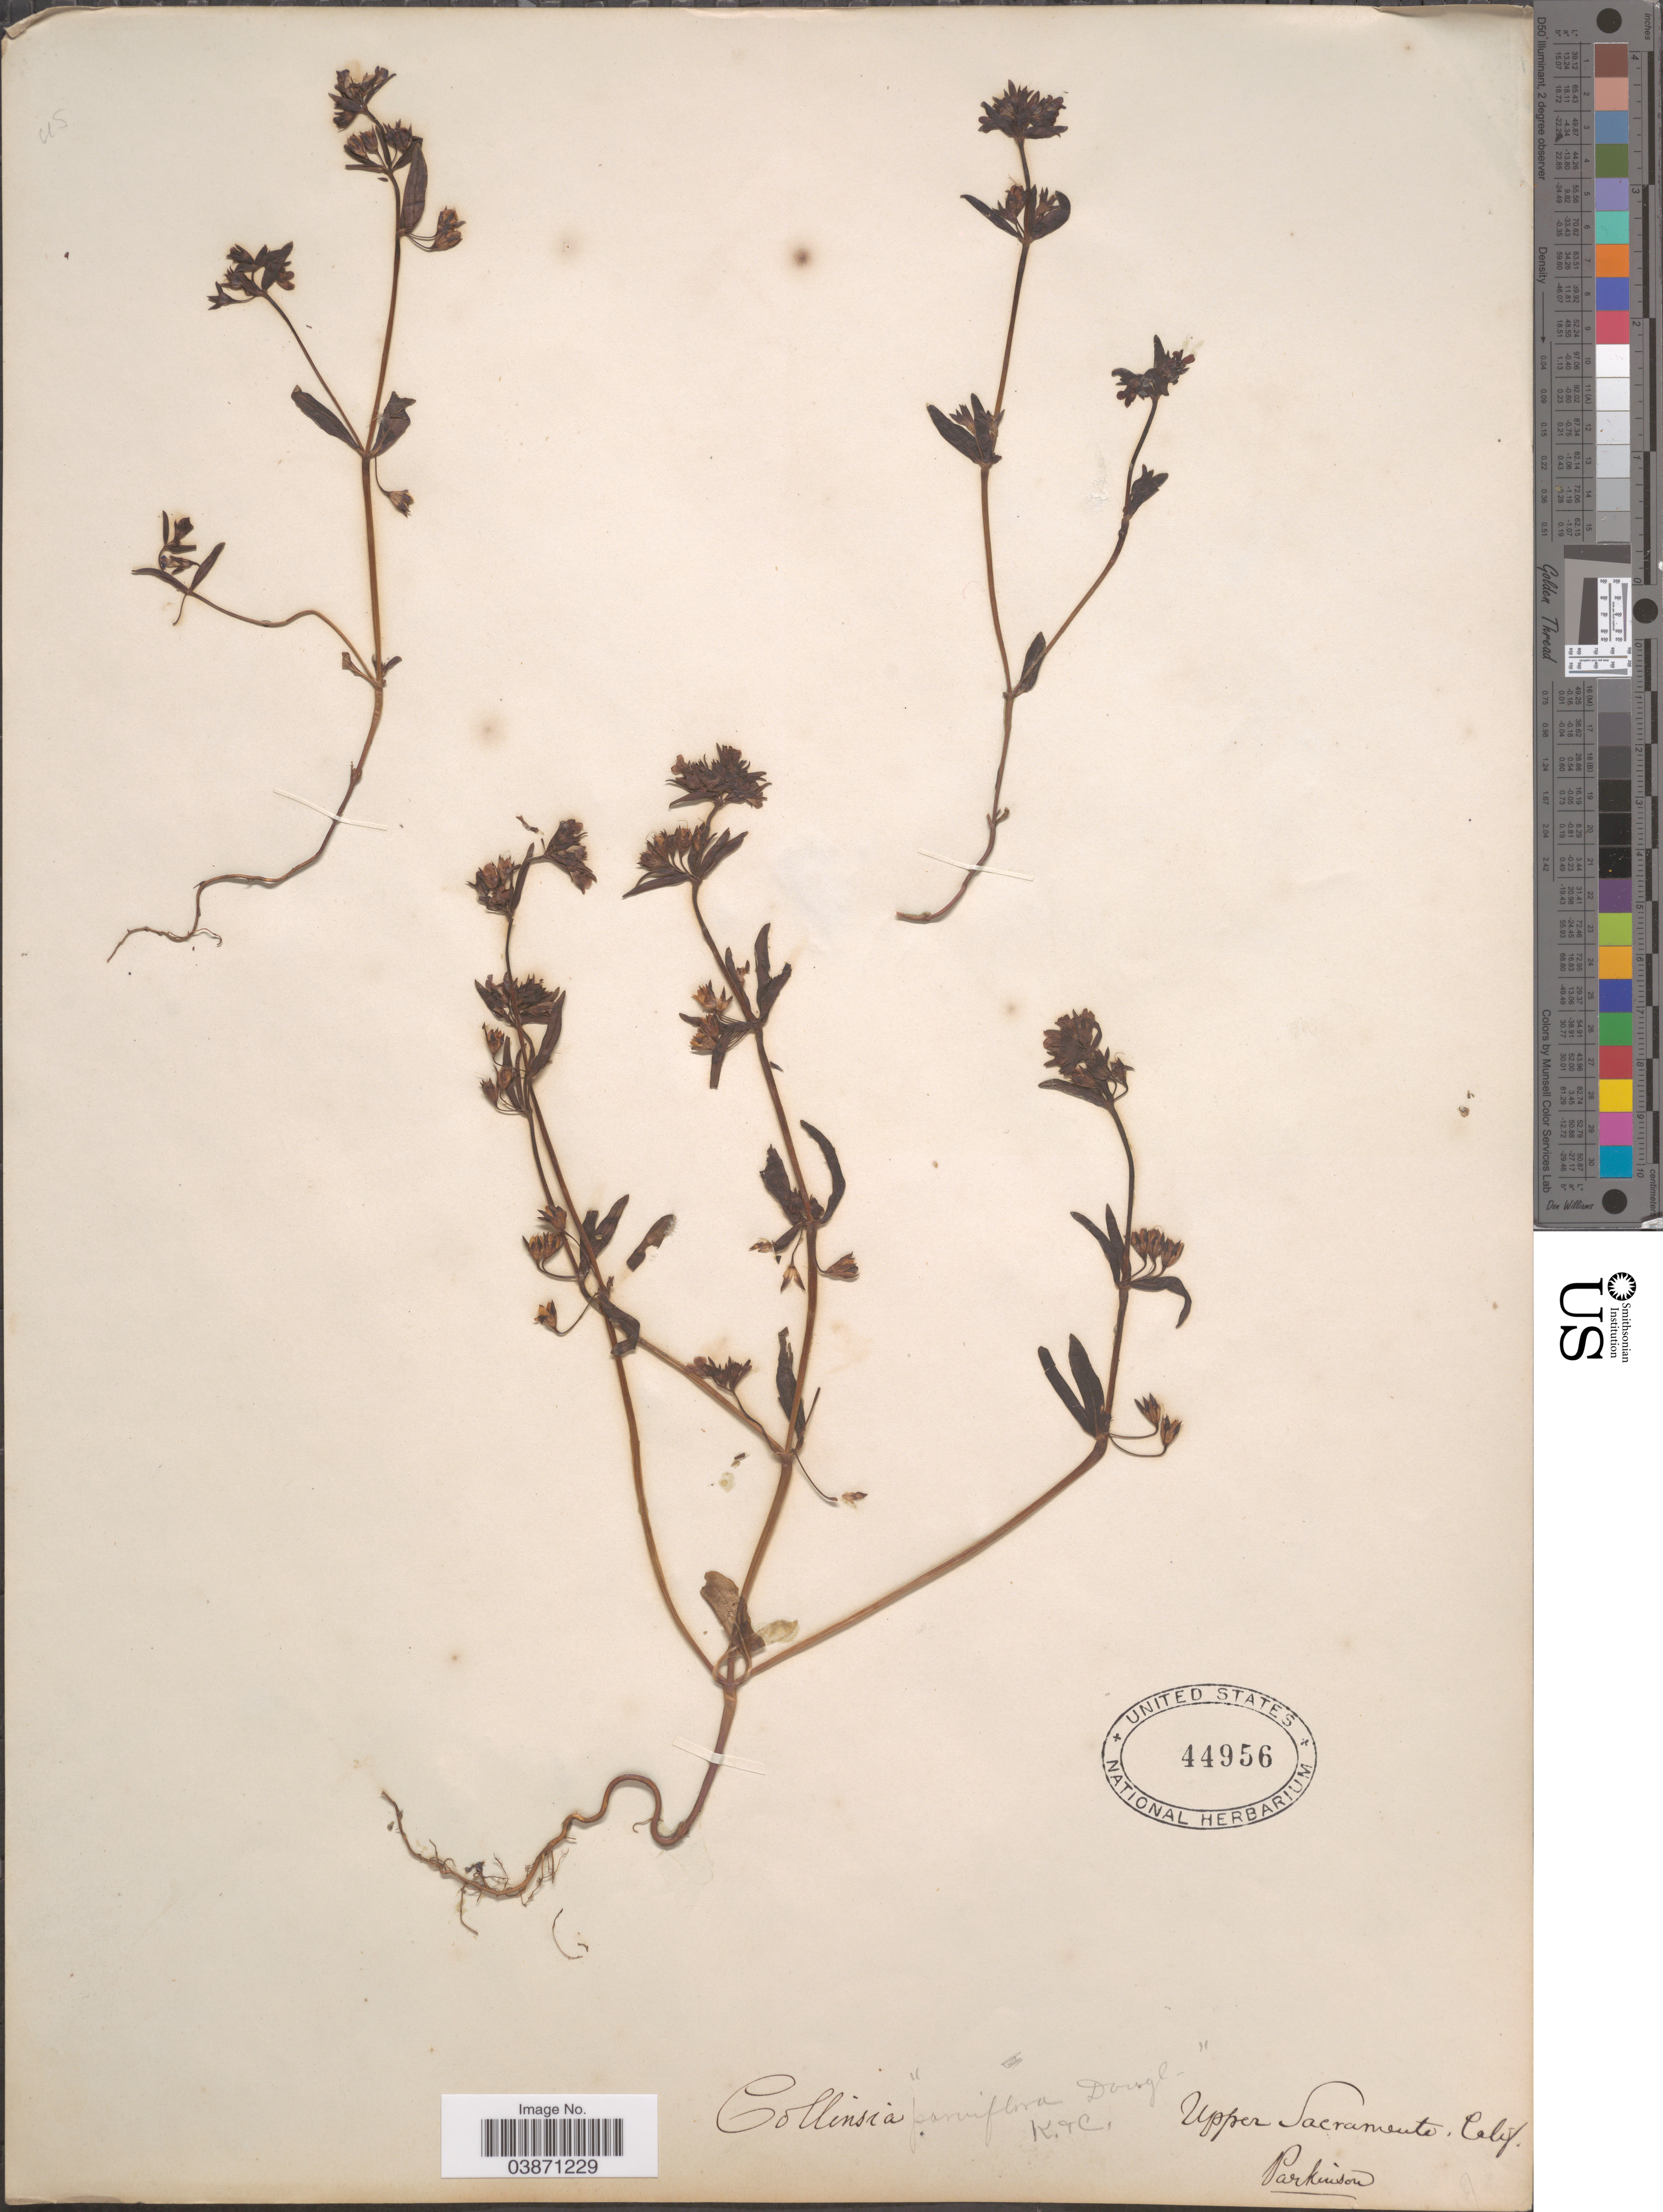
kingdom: Plantae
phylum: Tracheophyta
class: Magnoliopsida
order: Lamiales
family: Plantaginaceae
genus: Collinsia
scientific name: Collinsia parviflora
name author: Douglas ex Lindl.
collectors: Parkinson, --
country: United States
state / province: California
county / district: Sacramento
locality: Upper Sacramento.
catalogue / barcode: US 44956